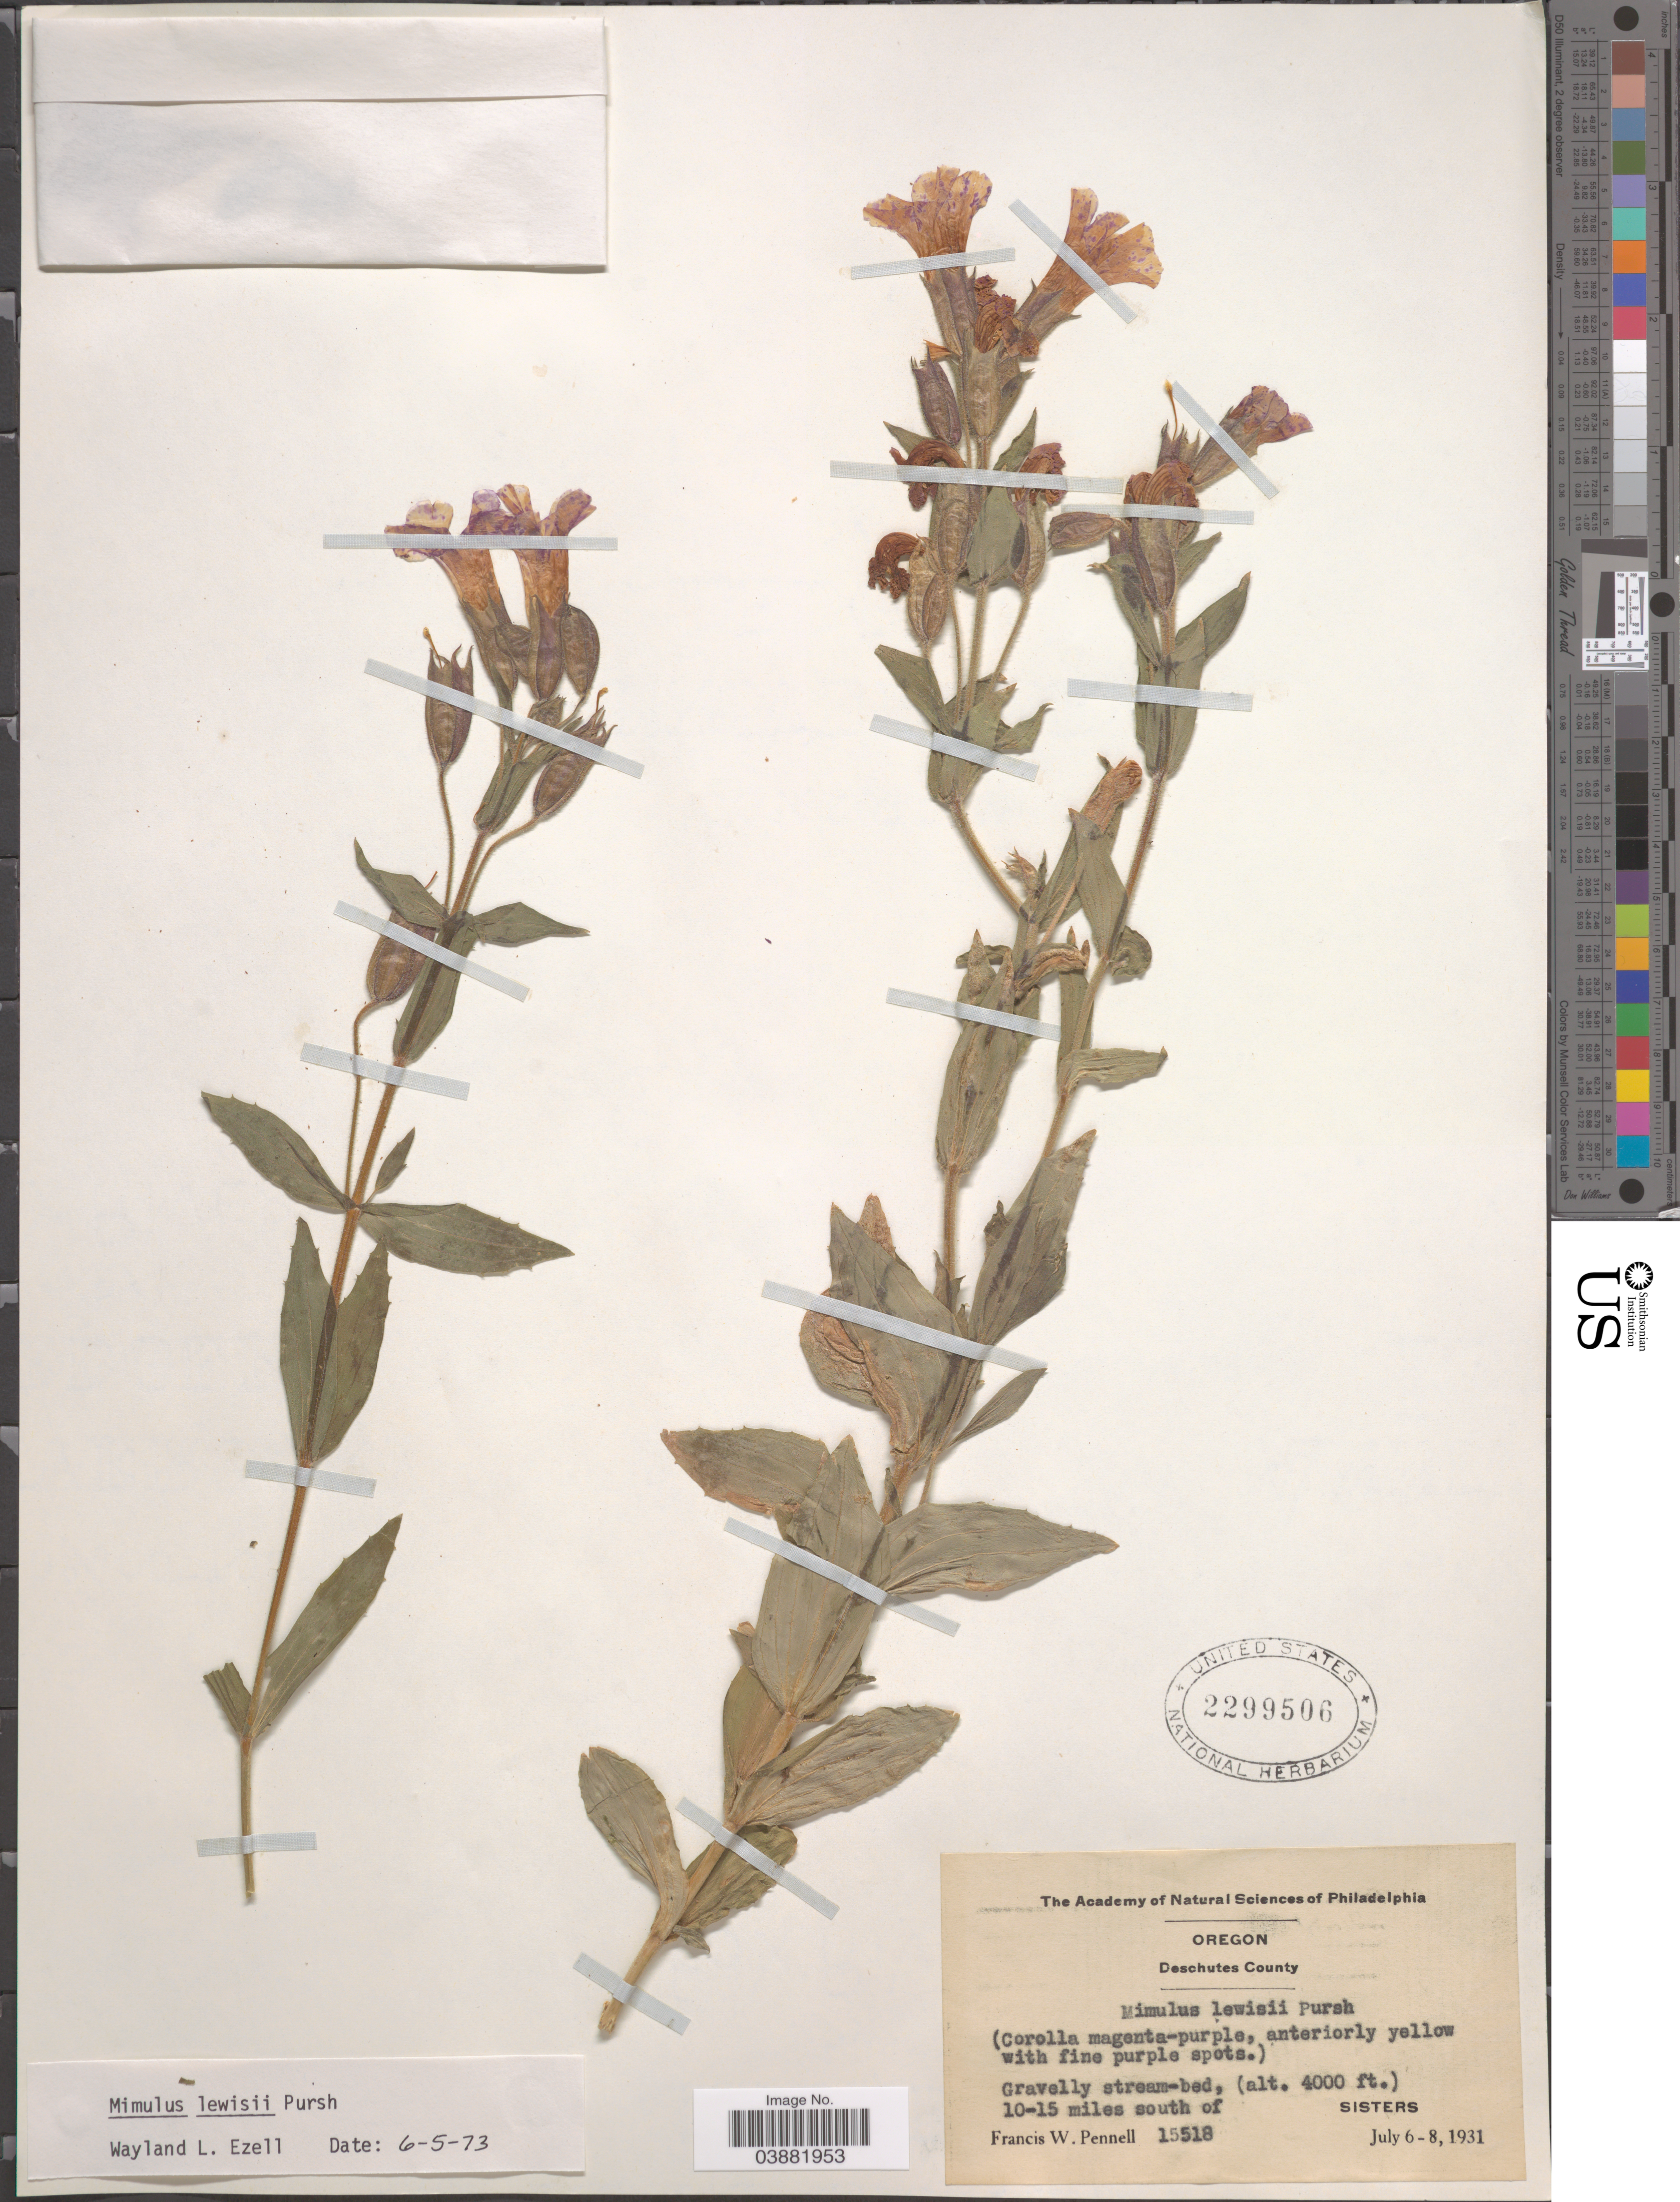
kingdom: Plantae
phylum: Tracheophyta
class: Magnoliopsida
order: Lamiales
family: Phrymaceae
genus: Mimulus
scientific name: Mimulus lewisii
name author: Pursh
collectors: F. W. Pennell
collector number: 15518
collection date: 1931-07-06/1931-07-08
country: United States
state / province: Oregon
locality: Deschutes County. 10-15 miles south of Sisters.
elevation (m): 1219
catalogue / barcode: US 2299506